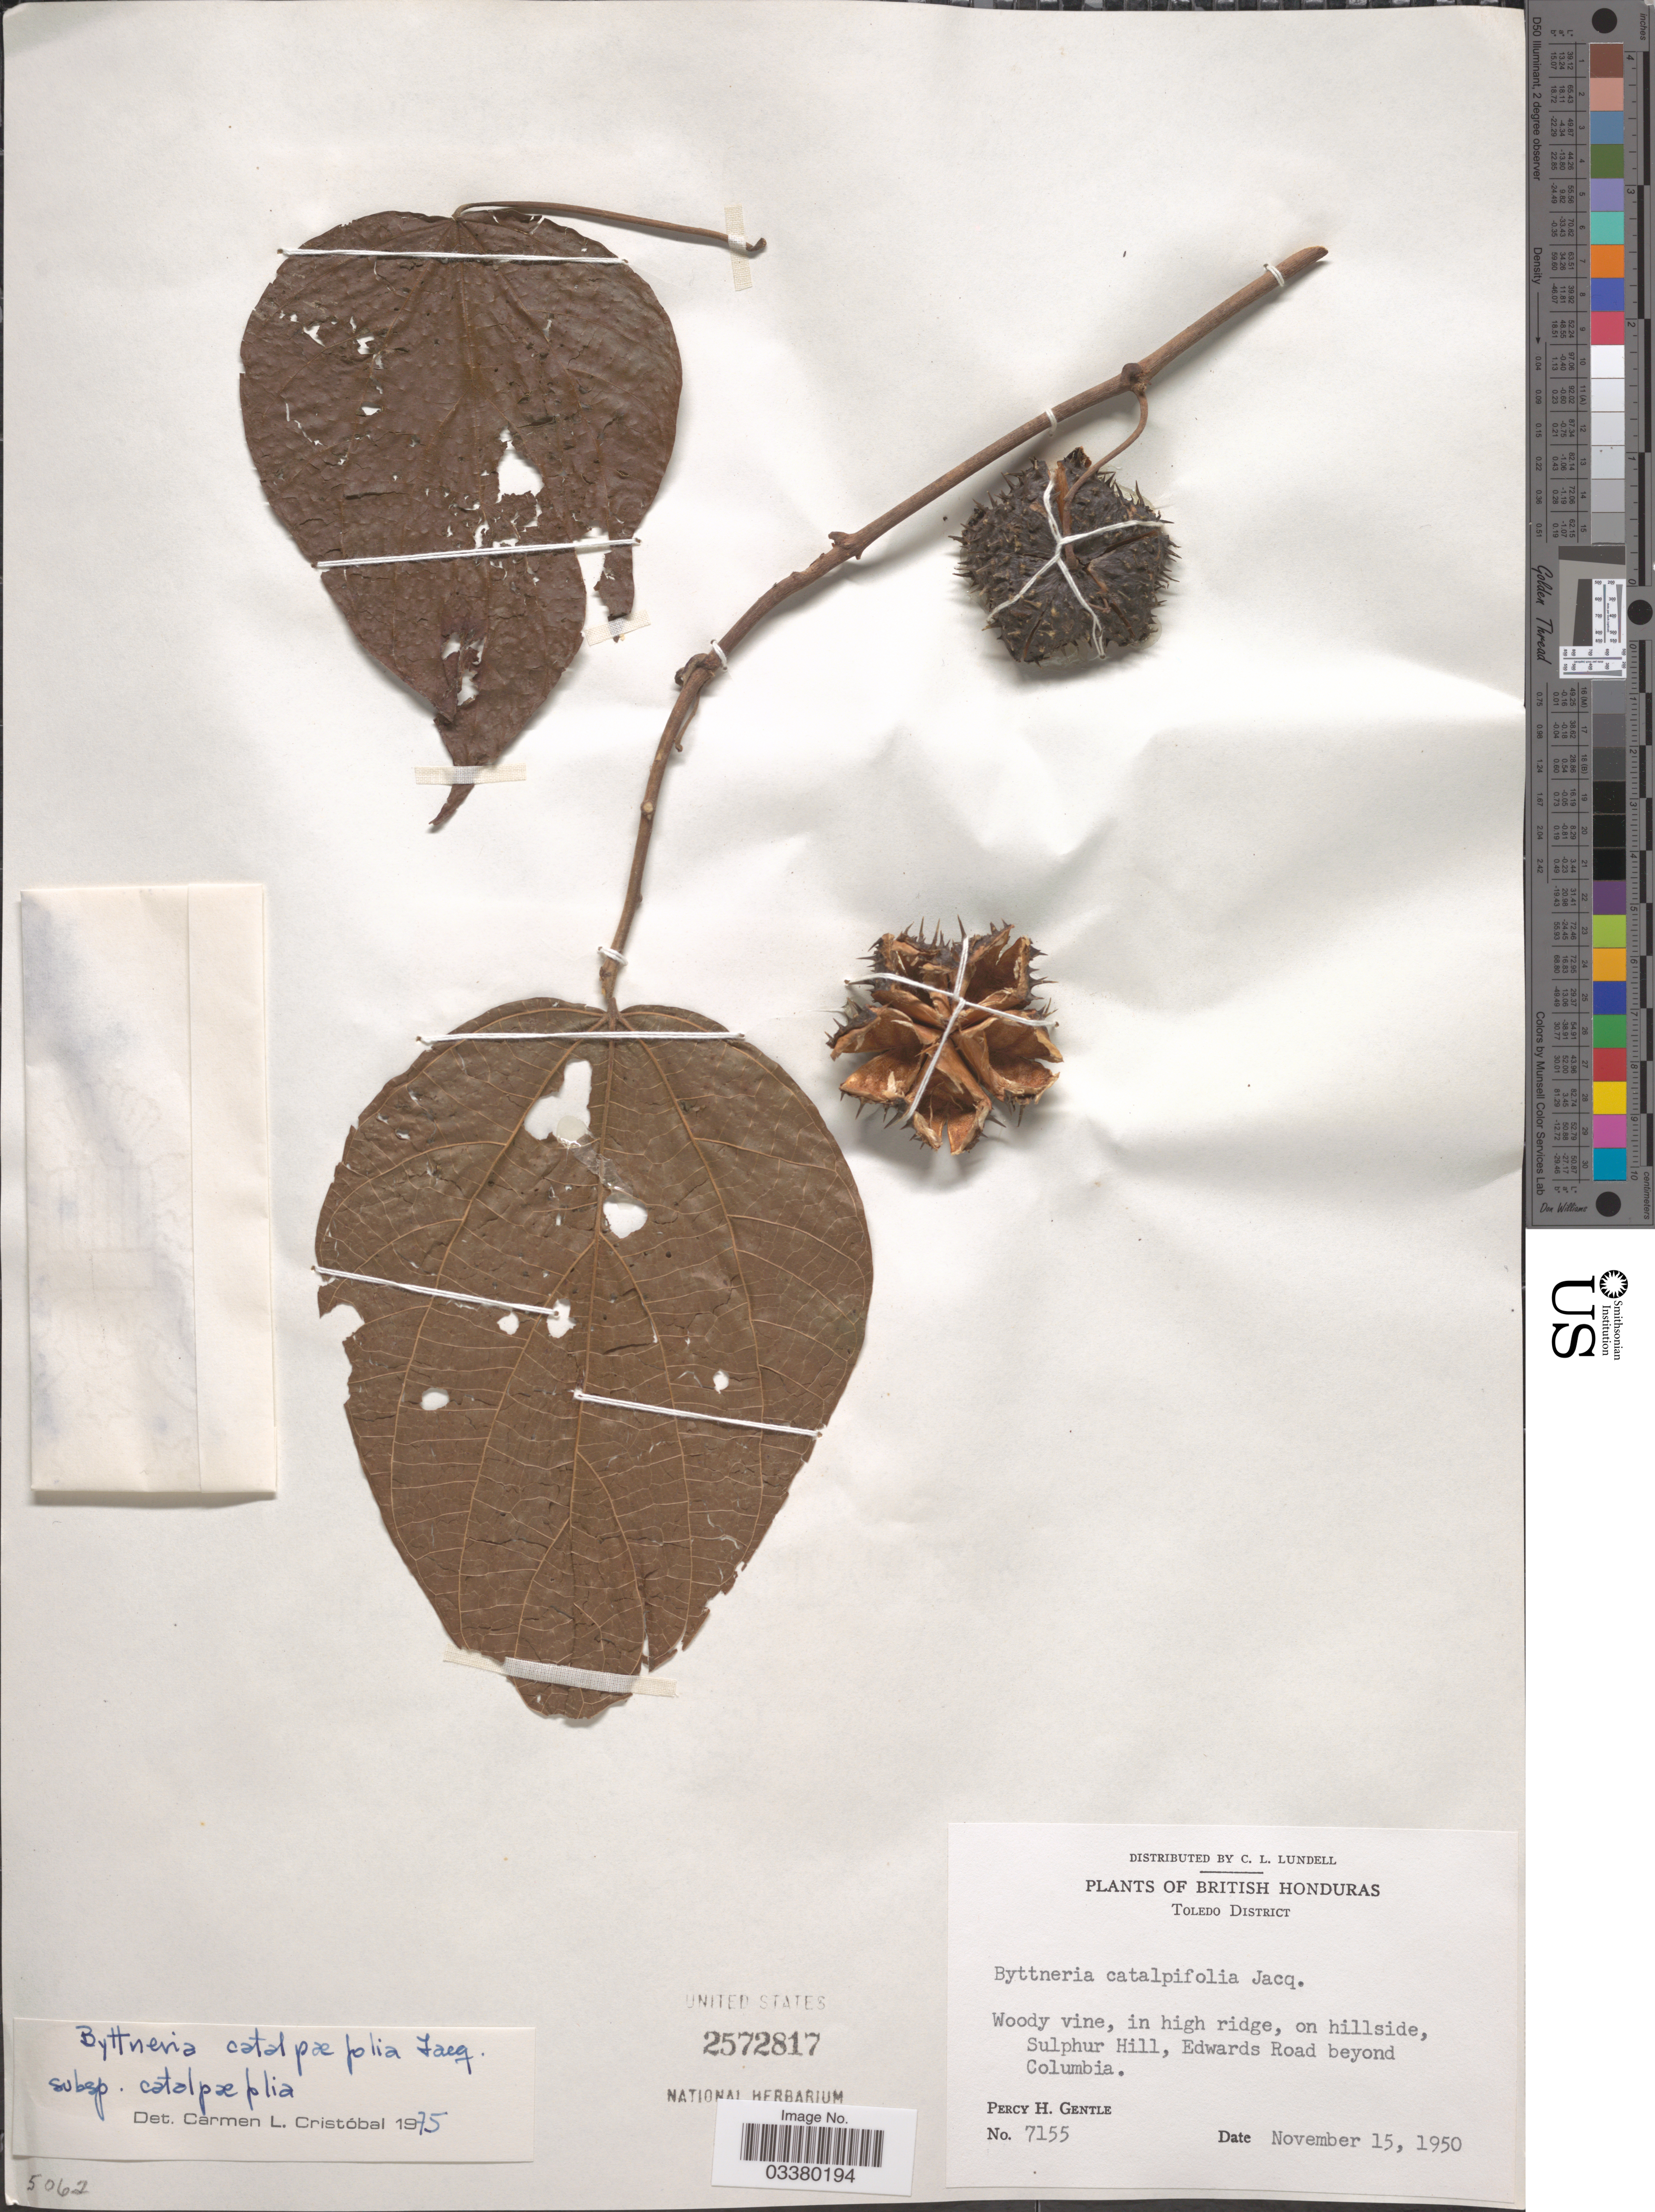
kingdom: Plantae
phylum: Tracheophyta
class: Magnoliopsida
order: Malvales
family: Malvaceae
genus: Byttneria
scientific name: Byttneria catalpifolia subsp. catalpifolia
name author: Jacq.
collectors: P. H. Gentle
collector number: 7155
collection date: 1950-11-15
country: Belize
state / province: Toledo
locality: British Honduras. Toledo District. Sulphur Hill, Edwards Road beyond Columbia.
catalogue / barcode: US 2572817